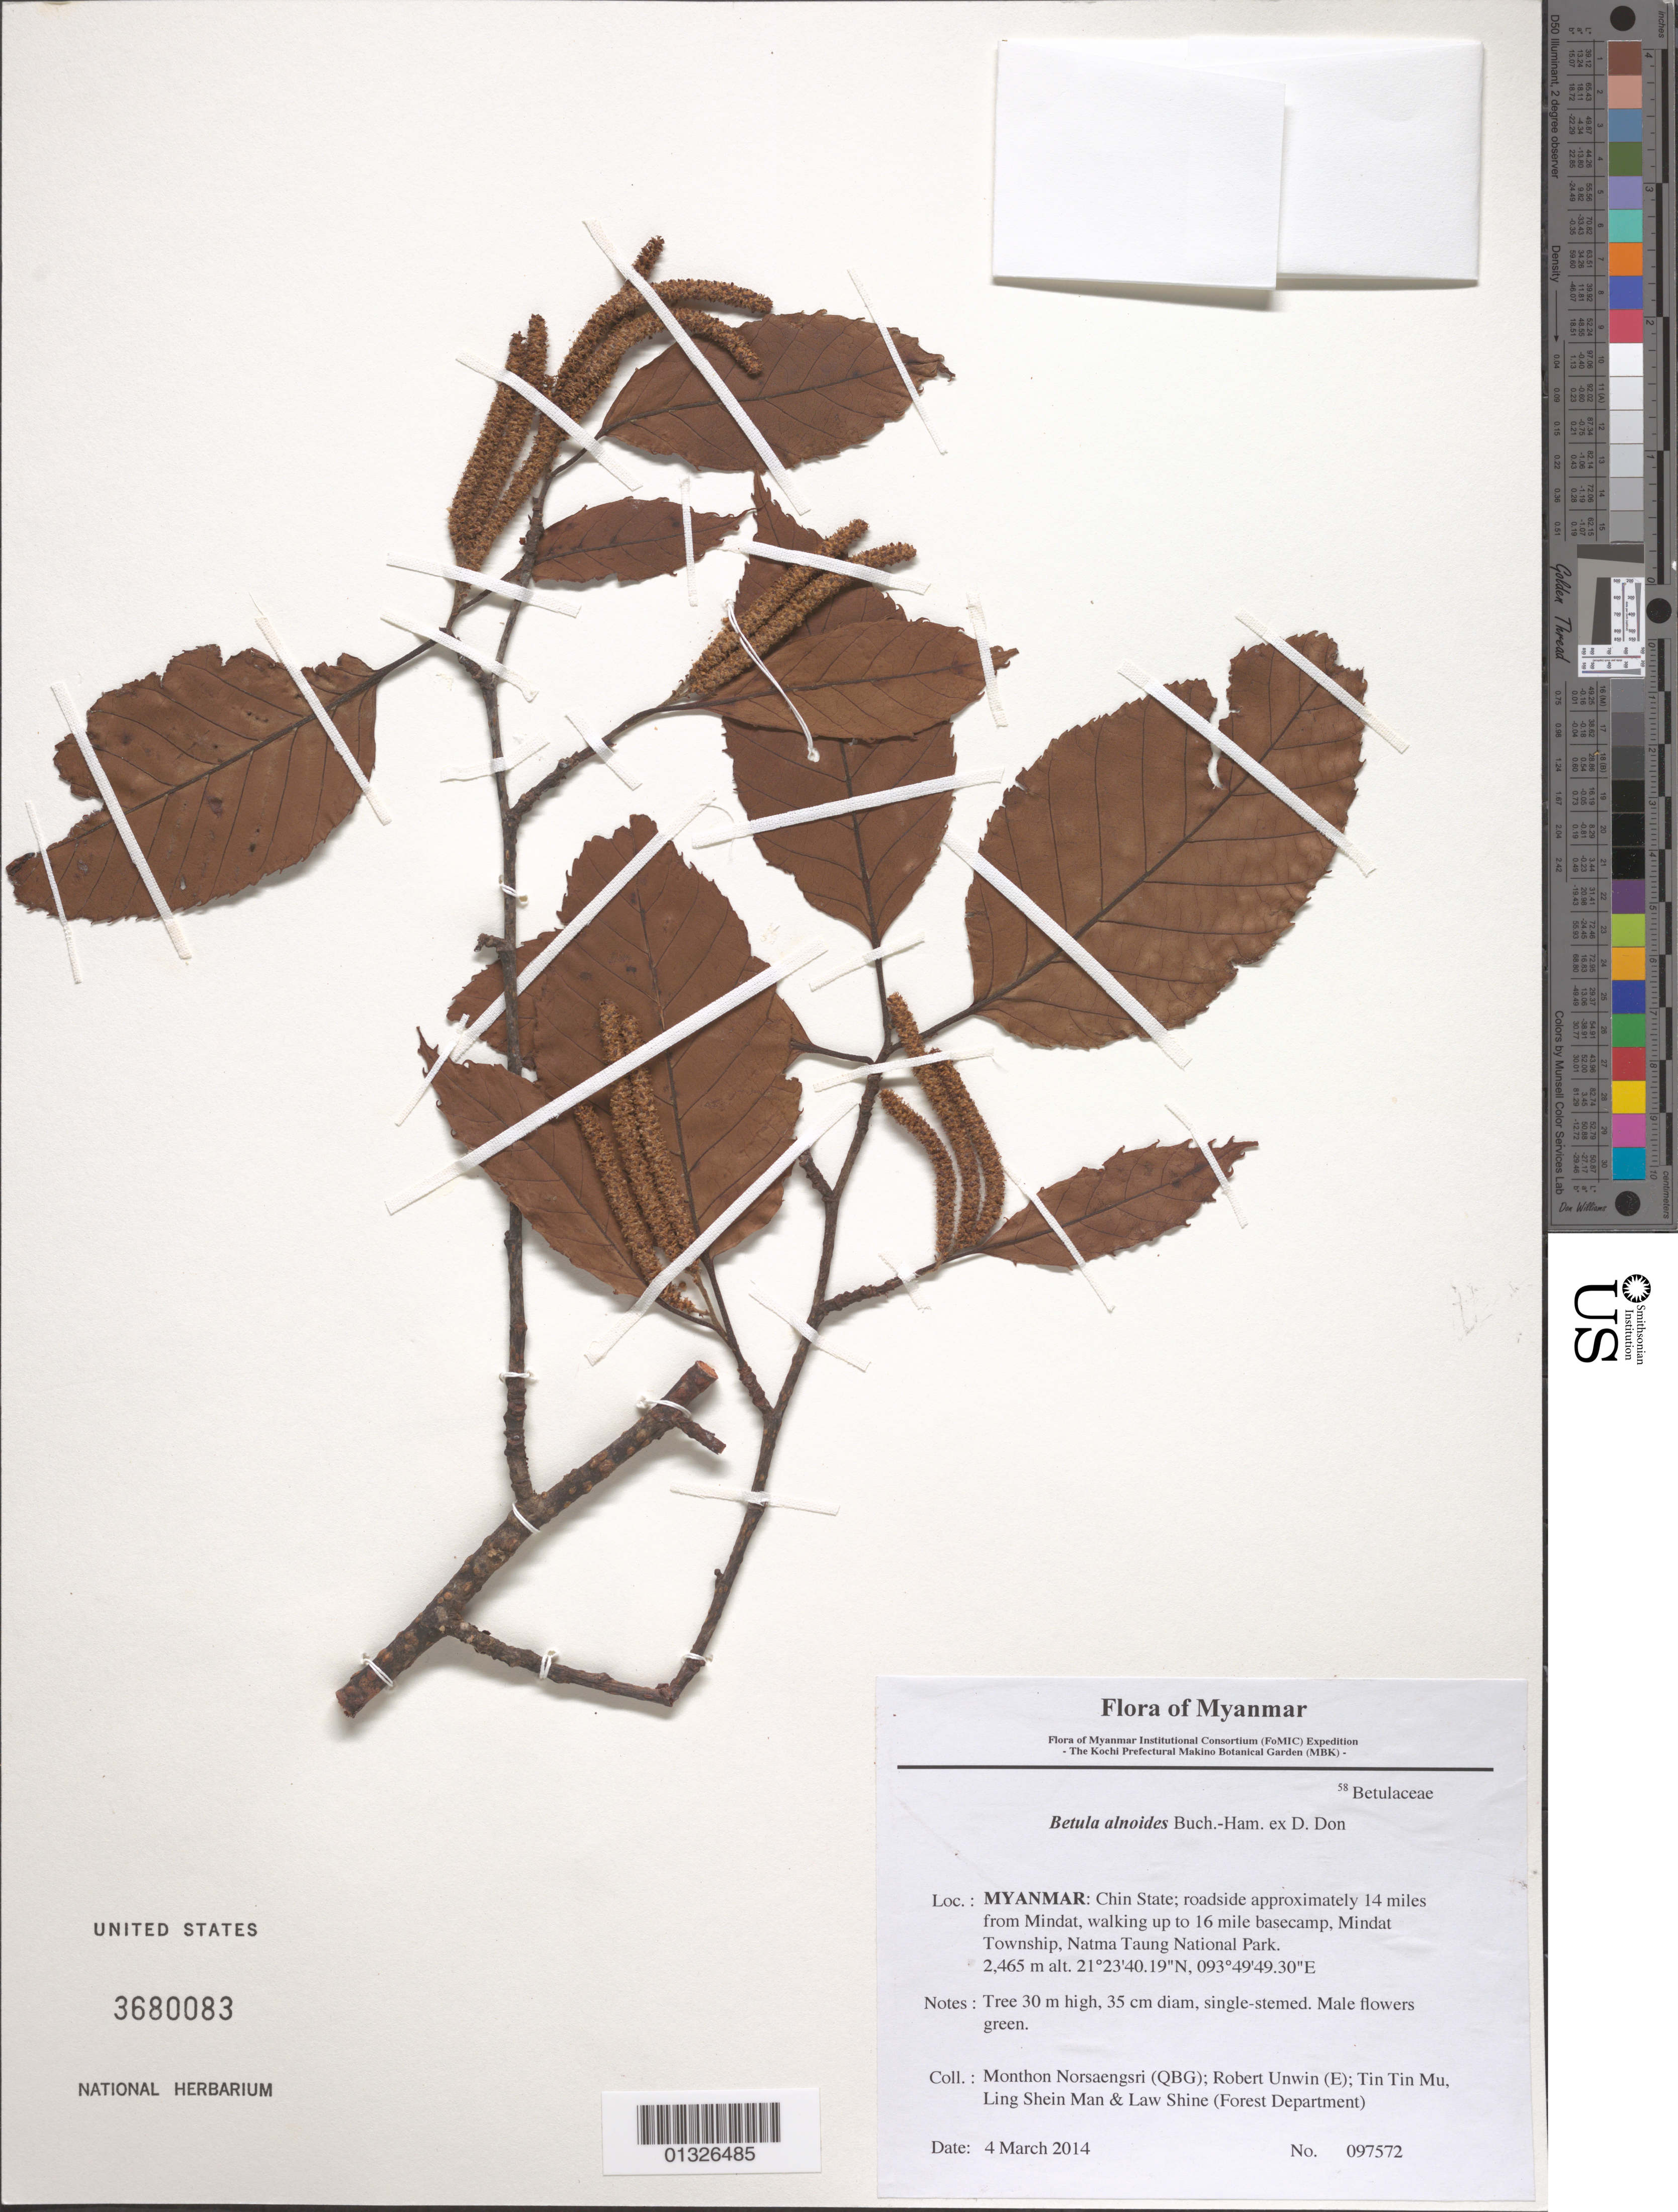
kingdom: Plantae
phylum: Tracheophyta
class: Magnoliopsida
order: Fagales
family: Betulaceae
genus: Betula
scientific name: Betula alnoides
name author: Buch.-Ham. ex D. Don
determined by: Fujikawa, Kazumi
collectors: M. Norsaengsri, R. Unwin, Tin Tin Mu, Ling Shein Man & L. Shine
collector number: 97572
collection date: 2014-03-04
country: Myanmar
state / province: Chin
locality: Roadside approximately 14 miles from Mindat, walking up to 16 mile basecamp, Mindat Township, Natma Taung National Park.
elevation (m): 2465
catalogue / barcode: US 3680083